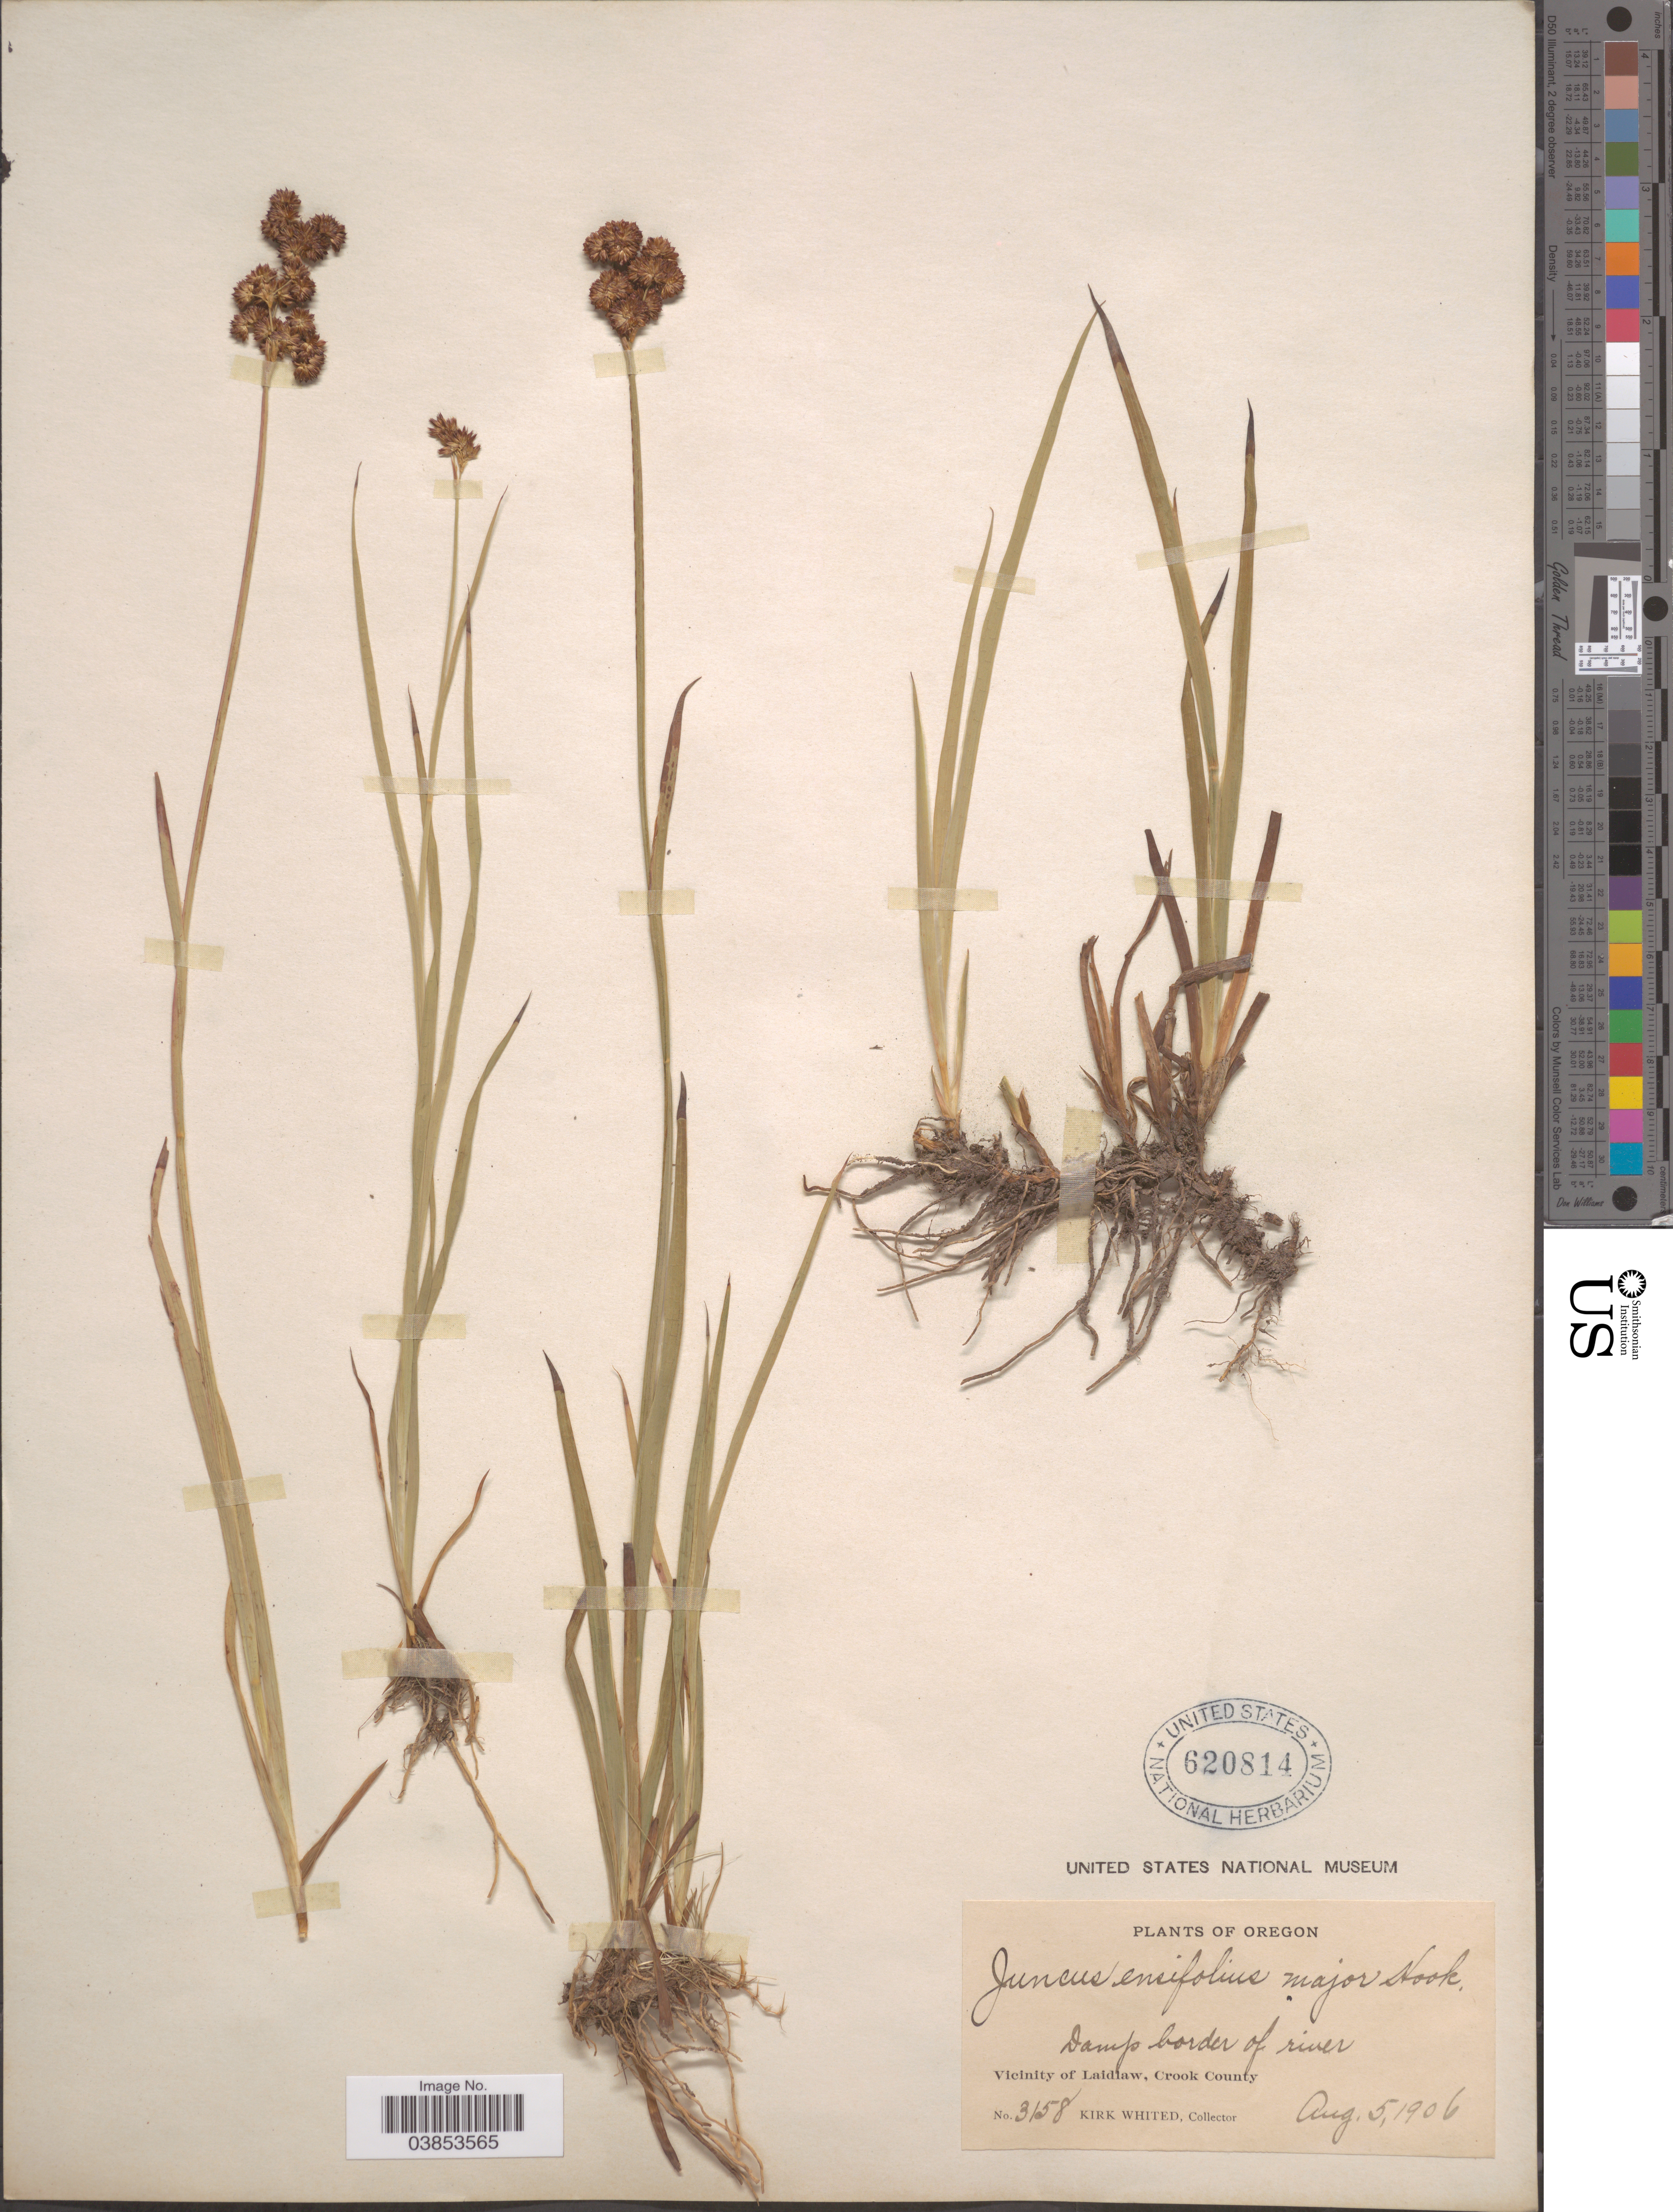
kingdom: Plantae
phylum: Tracheophyta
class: Liliopsida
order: Poales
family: Juncaceae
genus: Juncus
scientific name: Juncus ensifolius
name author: Wikstr.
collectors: K. Whited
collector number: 3158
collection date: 1906-08-05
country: United States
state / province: Oregon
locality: Vicinity of Laidlaw, Crook County.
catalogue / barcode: US 620814